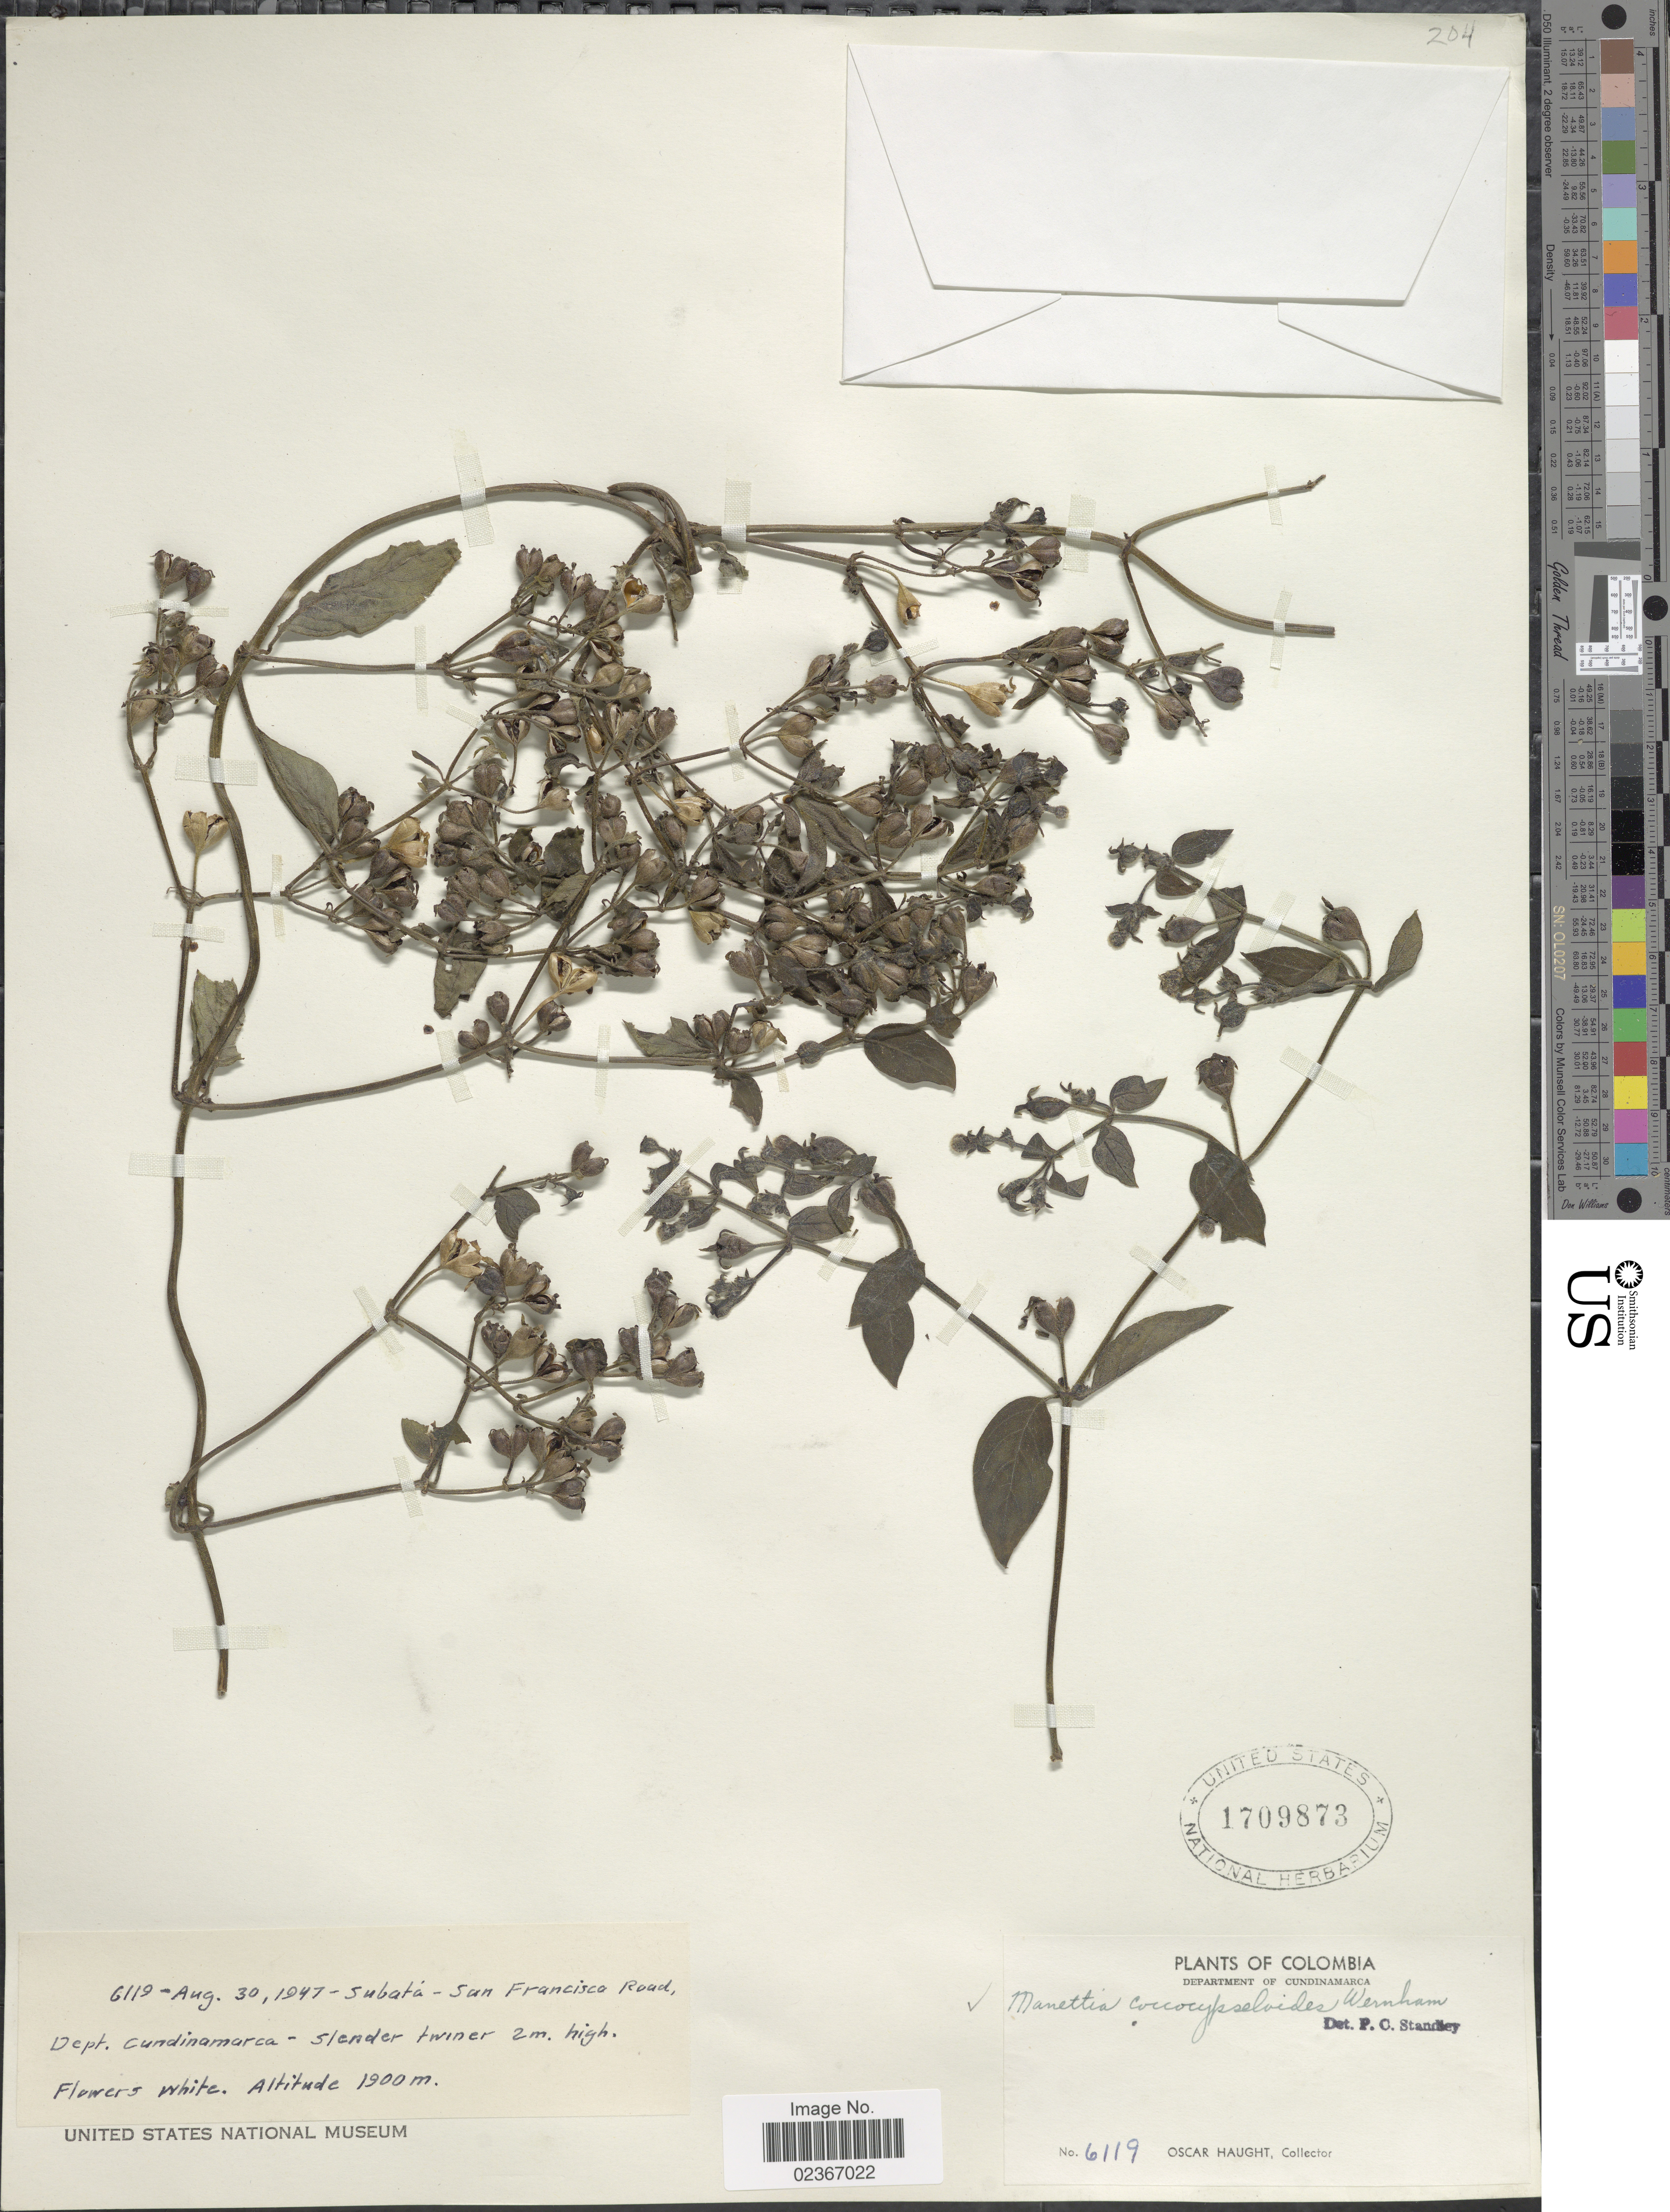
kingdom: Plantae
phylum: Tracheophyta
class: Magnoliopsida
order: Gentianales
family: Rubiaceae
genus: Manettia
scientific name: Manettia coccocypseloides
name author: Wernham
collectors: O. L. Haught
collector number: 6119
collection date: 1947-08-30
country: Colombia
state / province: Cundinamarca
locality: Department of Cundinamarca. Subata - San Francisco Road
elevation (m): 1900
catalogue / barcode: US 1709873